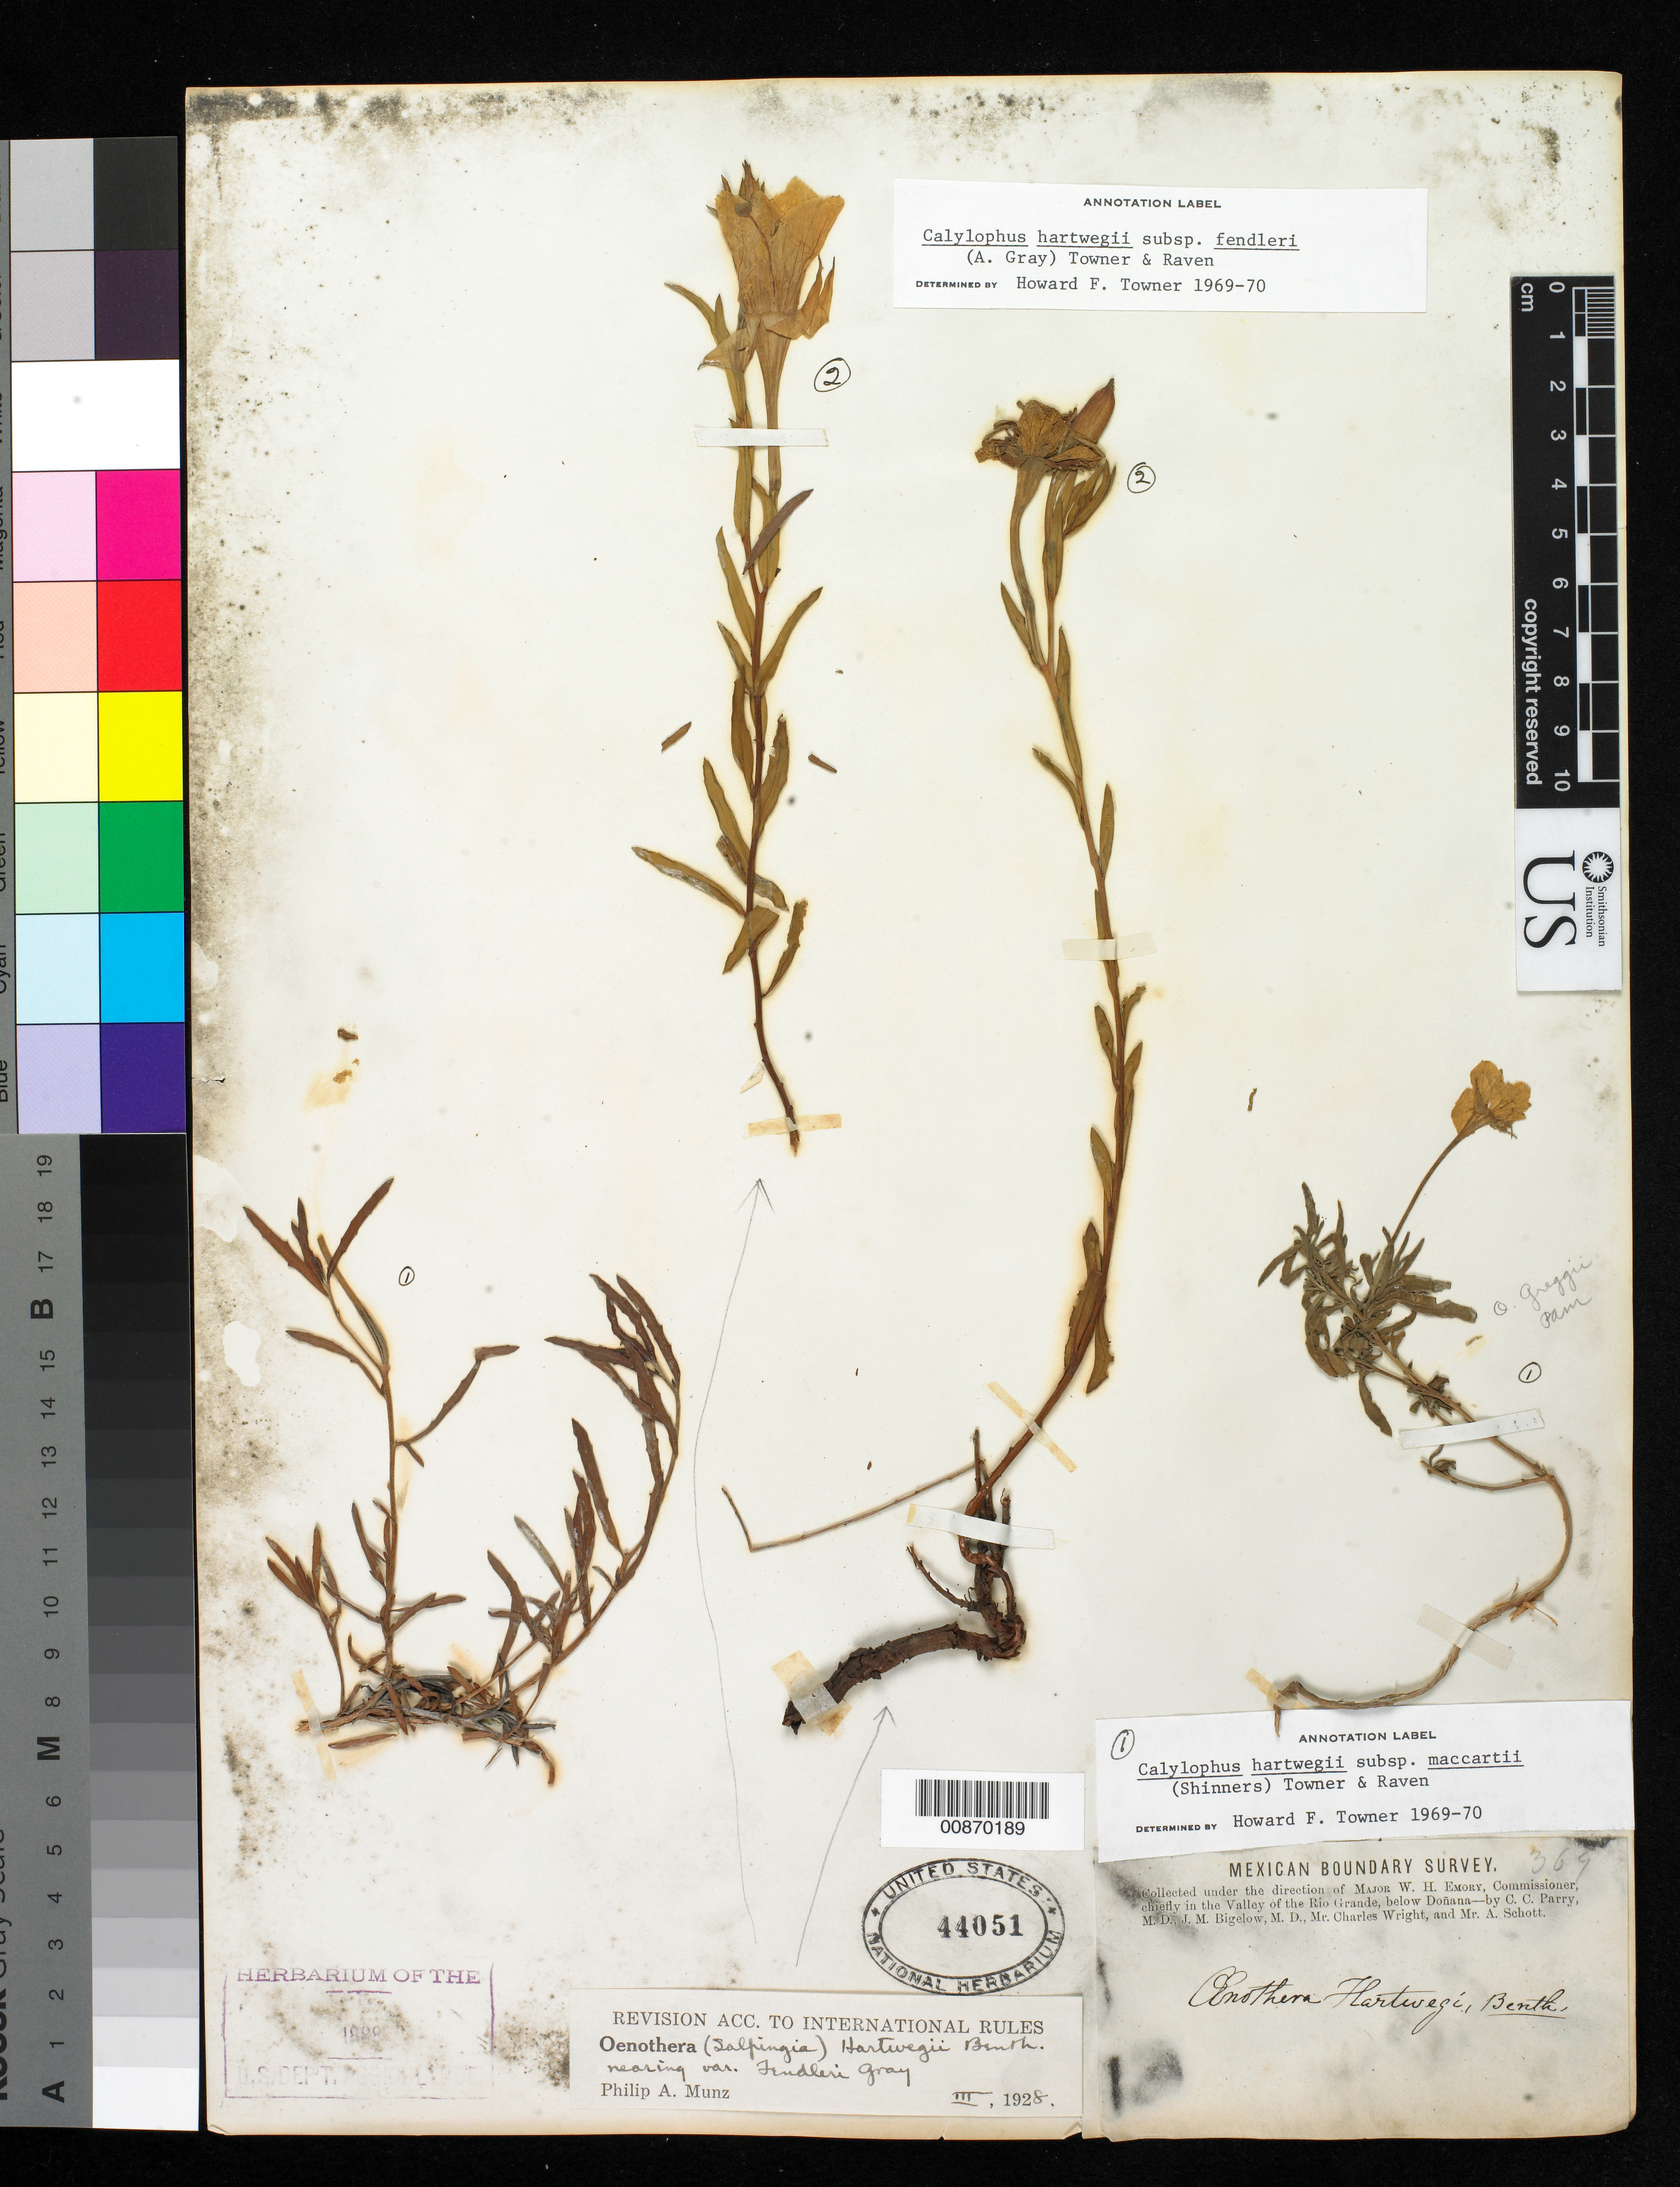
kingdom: Plantae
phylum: Tracheophyta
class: Magnoliopsida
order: Myrtales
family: Onagraceae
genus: Oenothera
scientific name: Oenothera hartwegii subsp. fendleri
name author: (A. Gray) W.L. Wagner & Hoch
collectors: C. C. Parry, J. M. Bigelow, C. Wright & A. C. V. Schott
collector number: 369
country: United States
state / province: New Mexico / Texas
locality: Valley of the Rio Grande, below Doñana.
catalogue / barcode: US 44051